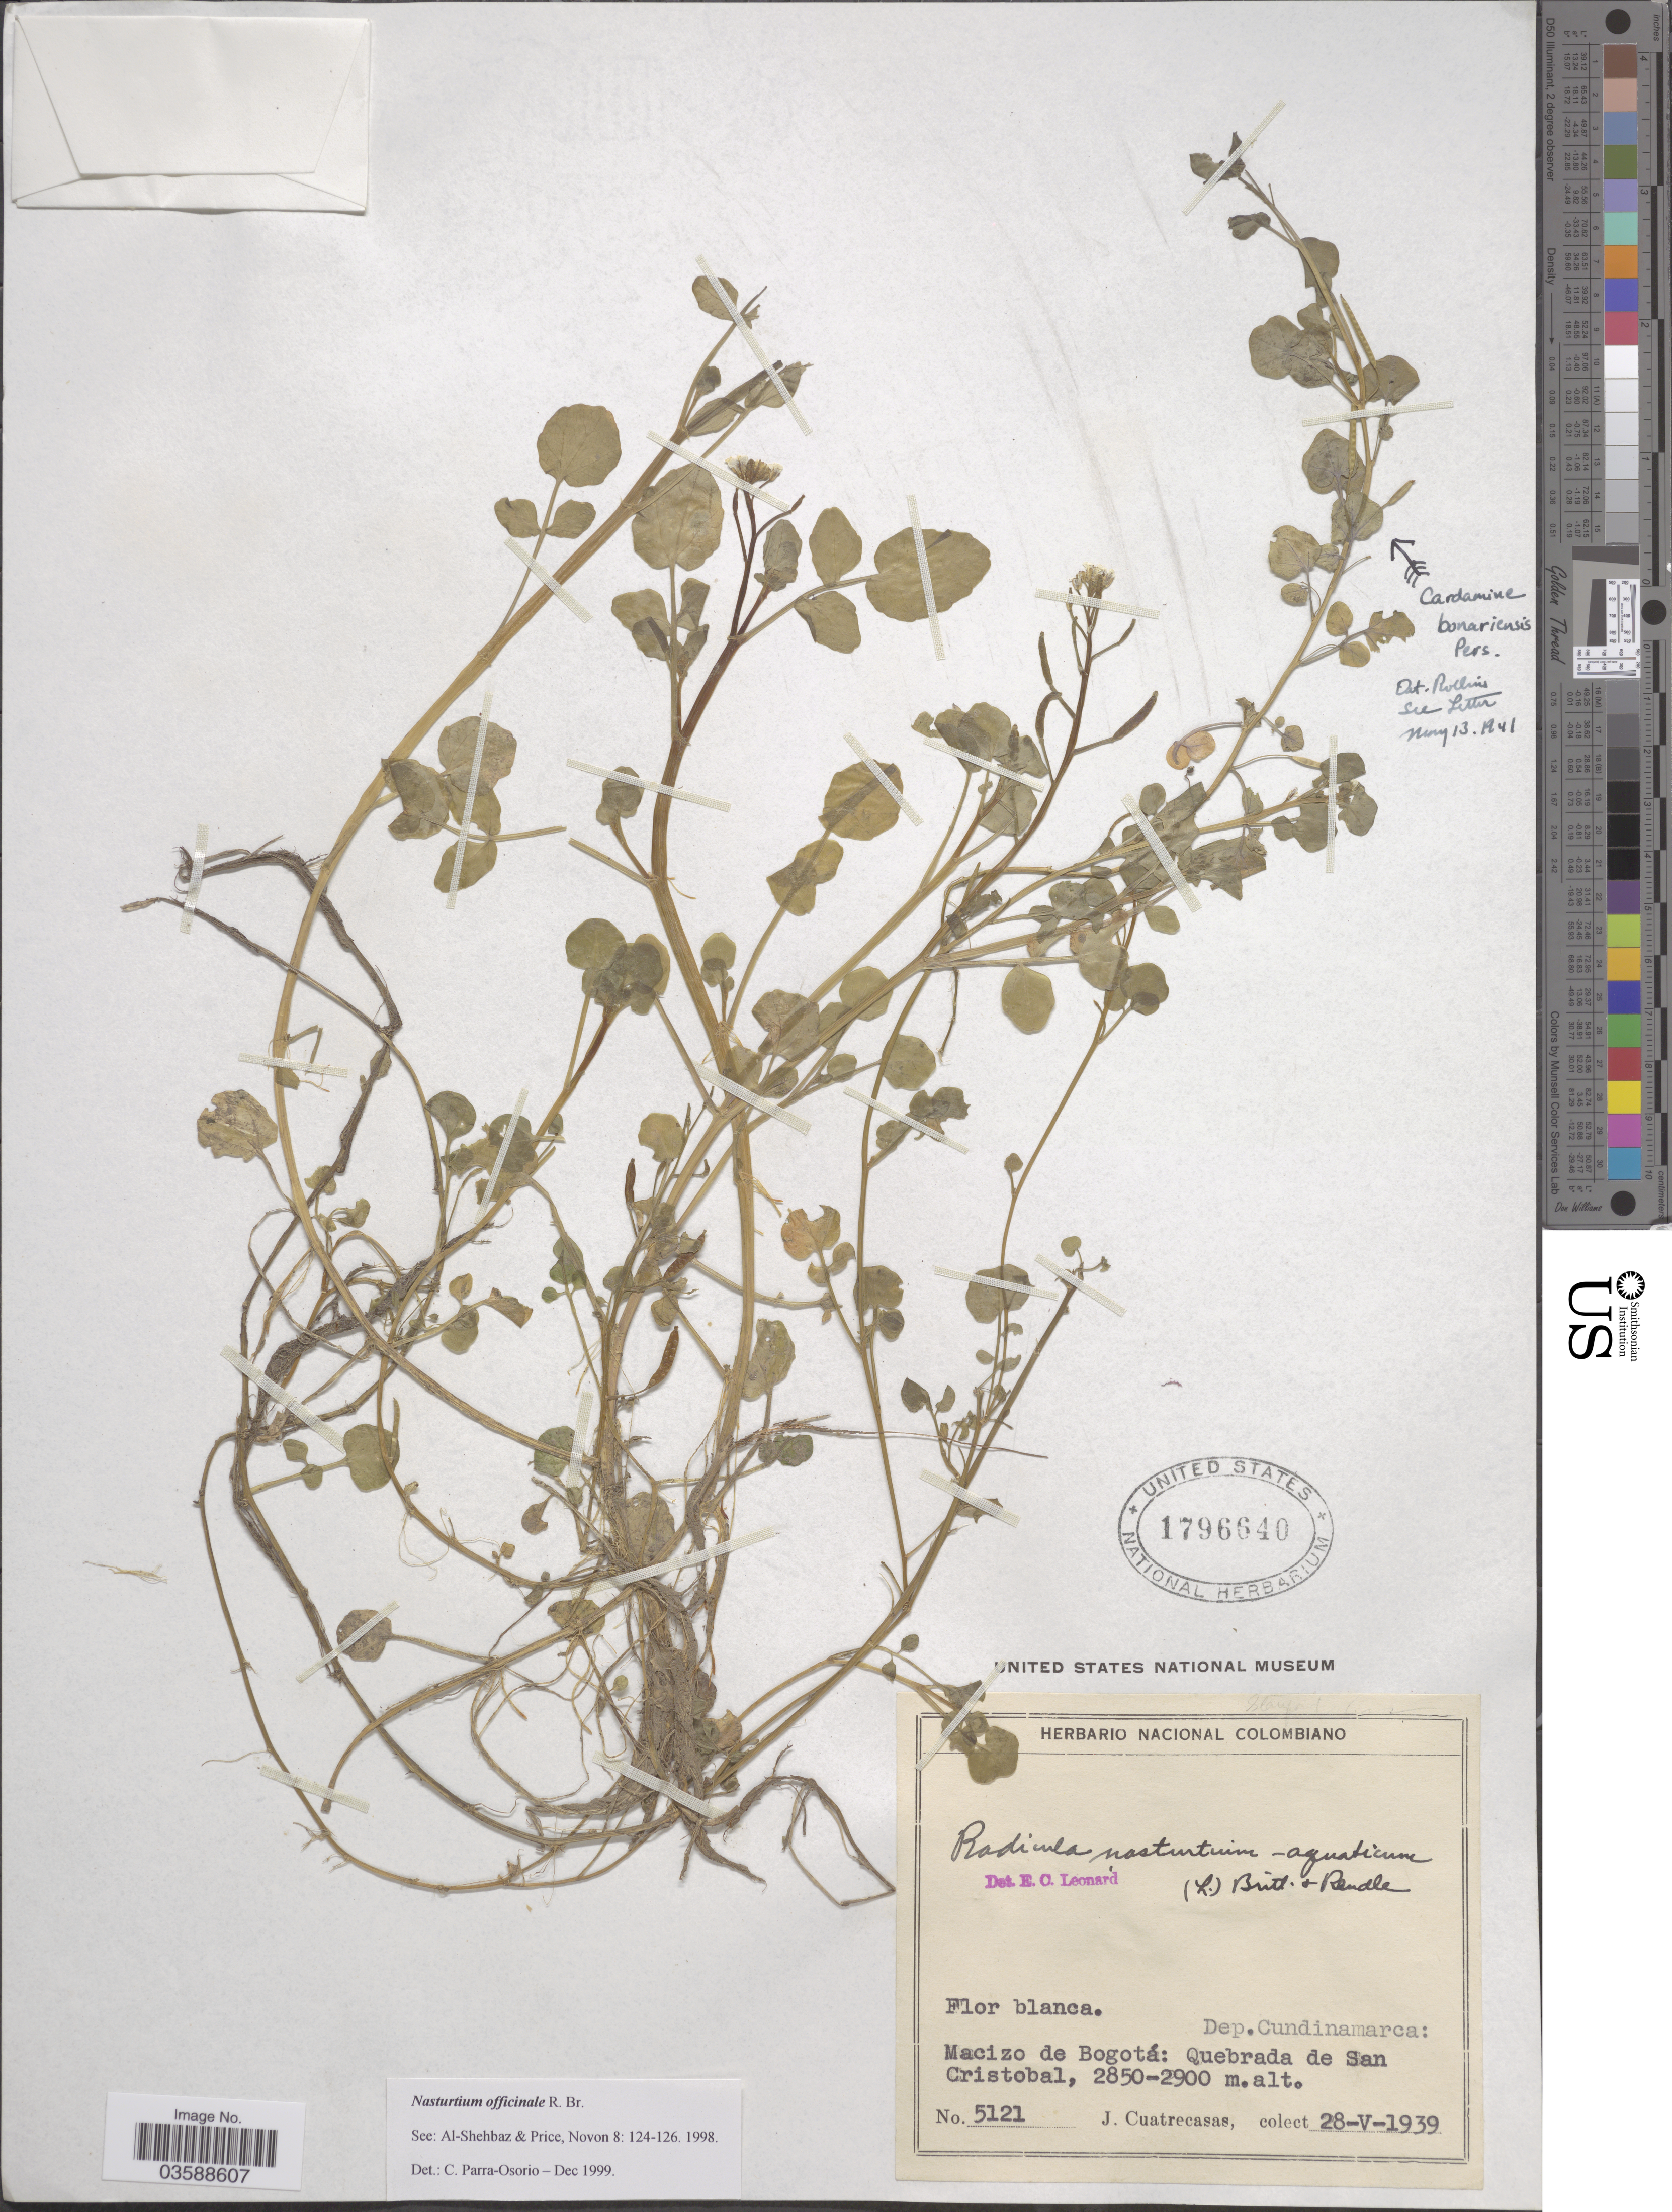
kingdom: Plantae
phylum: Tracheophyta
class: Magnoliopsida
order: Brassicales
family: Brassicaceae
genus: Nasturtium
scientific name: Nasturtium officinale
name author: R. Br.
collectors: J. Cuatrecasas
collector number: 5121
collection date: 1939-05-28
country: Colombia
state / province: Cundinamarca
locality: Dep. Cundinamarca: Macizo de Bogotá: Quebrada de San Cristobal.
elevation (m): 2850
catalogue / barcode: US 1796640